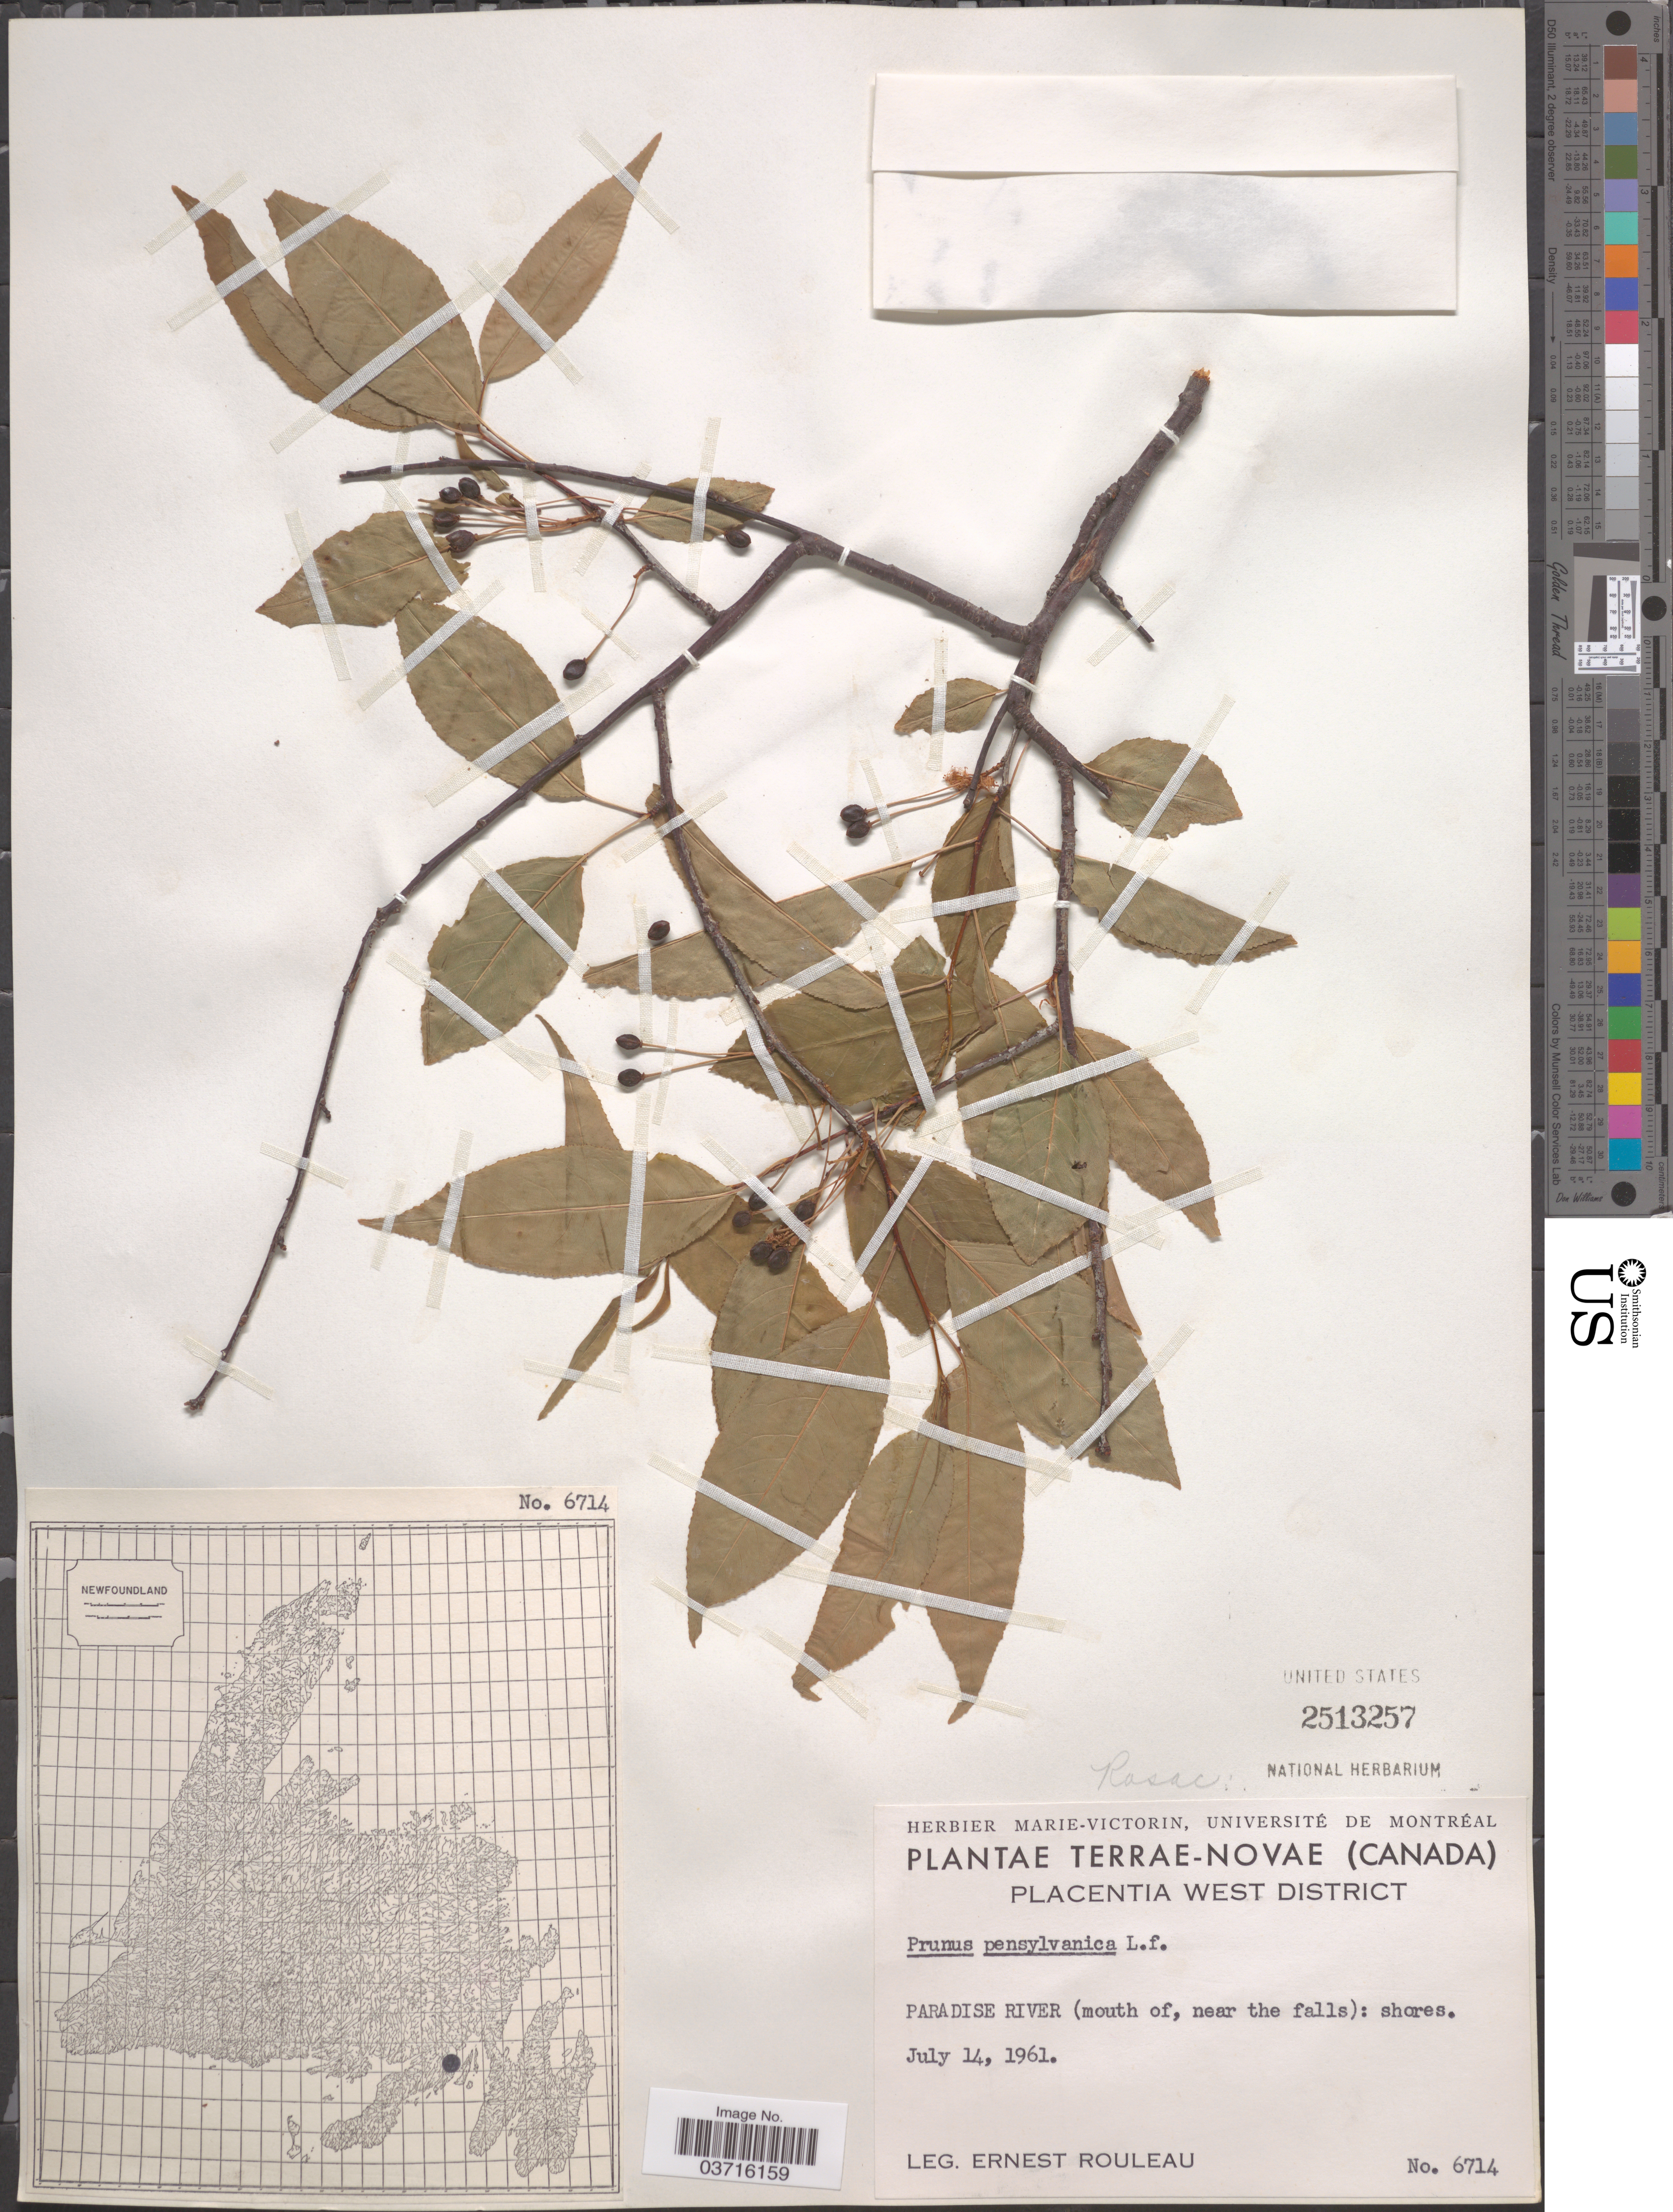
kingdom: Plantae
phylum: Tracheophyta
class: Magnoliopsida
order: Rosales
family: Rosaceae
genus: Prunus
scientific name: Prunus pensylvanica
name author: L. f.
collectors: J. Rouleau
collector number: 6714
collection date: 1961-07-14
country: Canada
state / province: Newfoundland and Labrador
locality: Terræ-Novæ. Placentia West District. Paradise River (mouth of, near the falls): shores.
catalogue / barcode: US 2513257